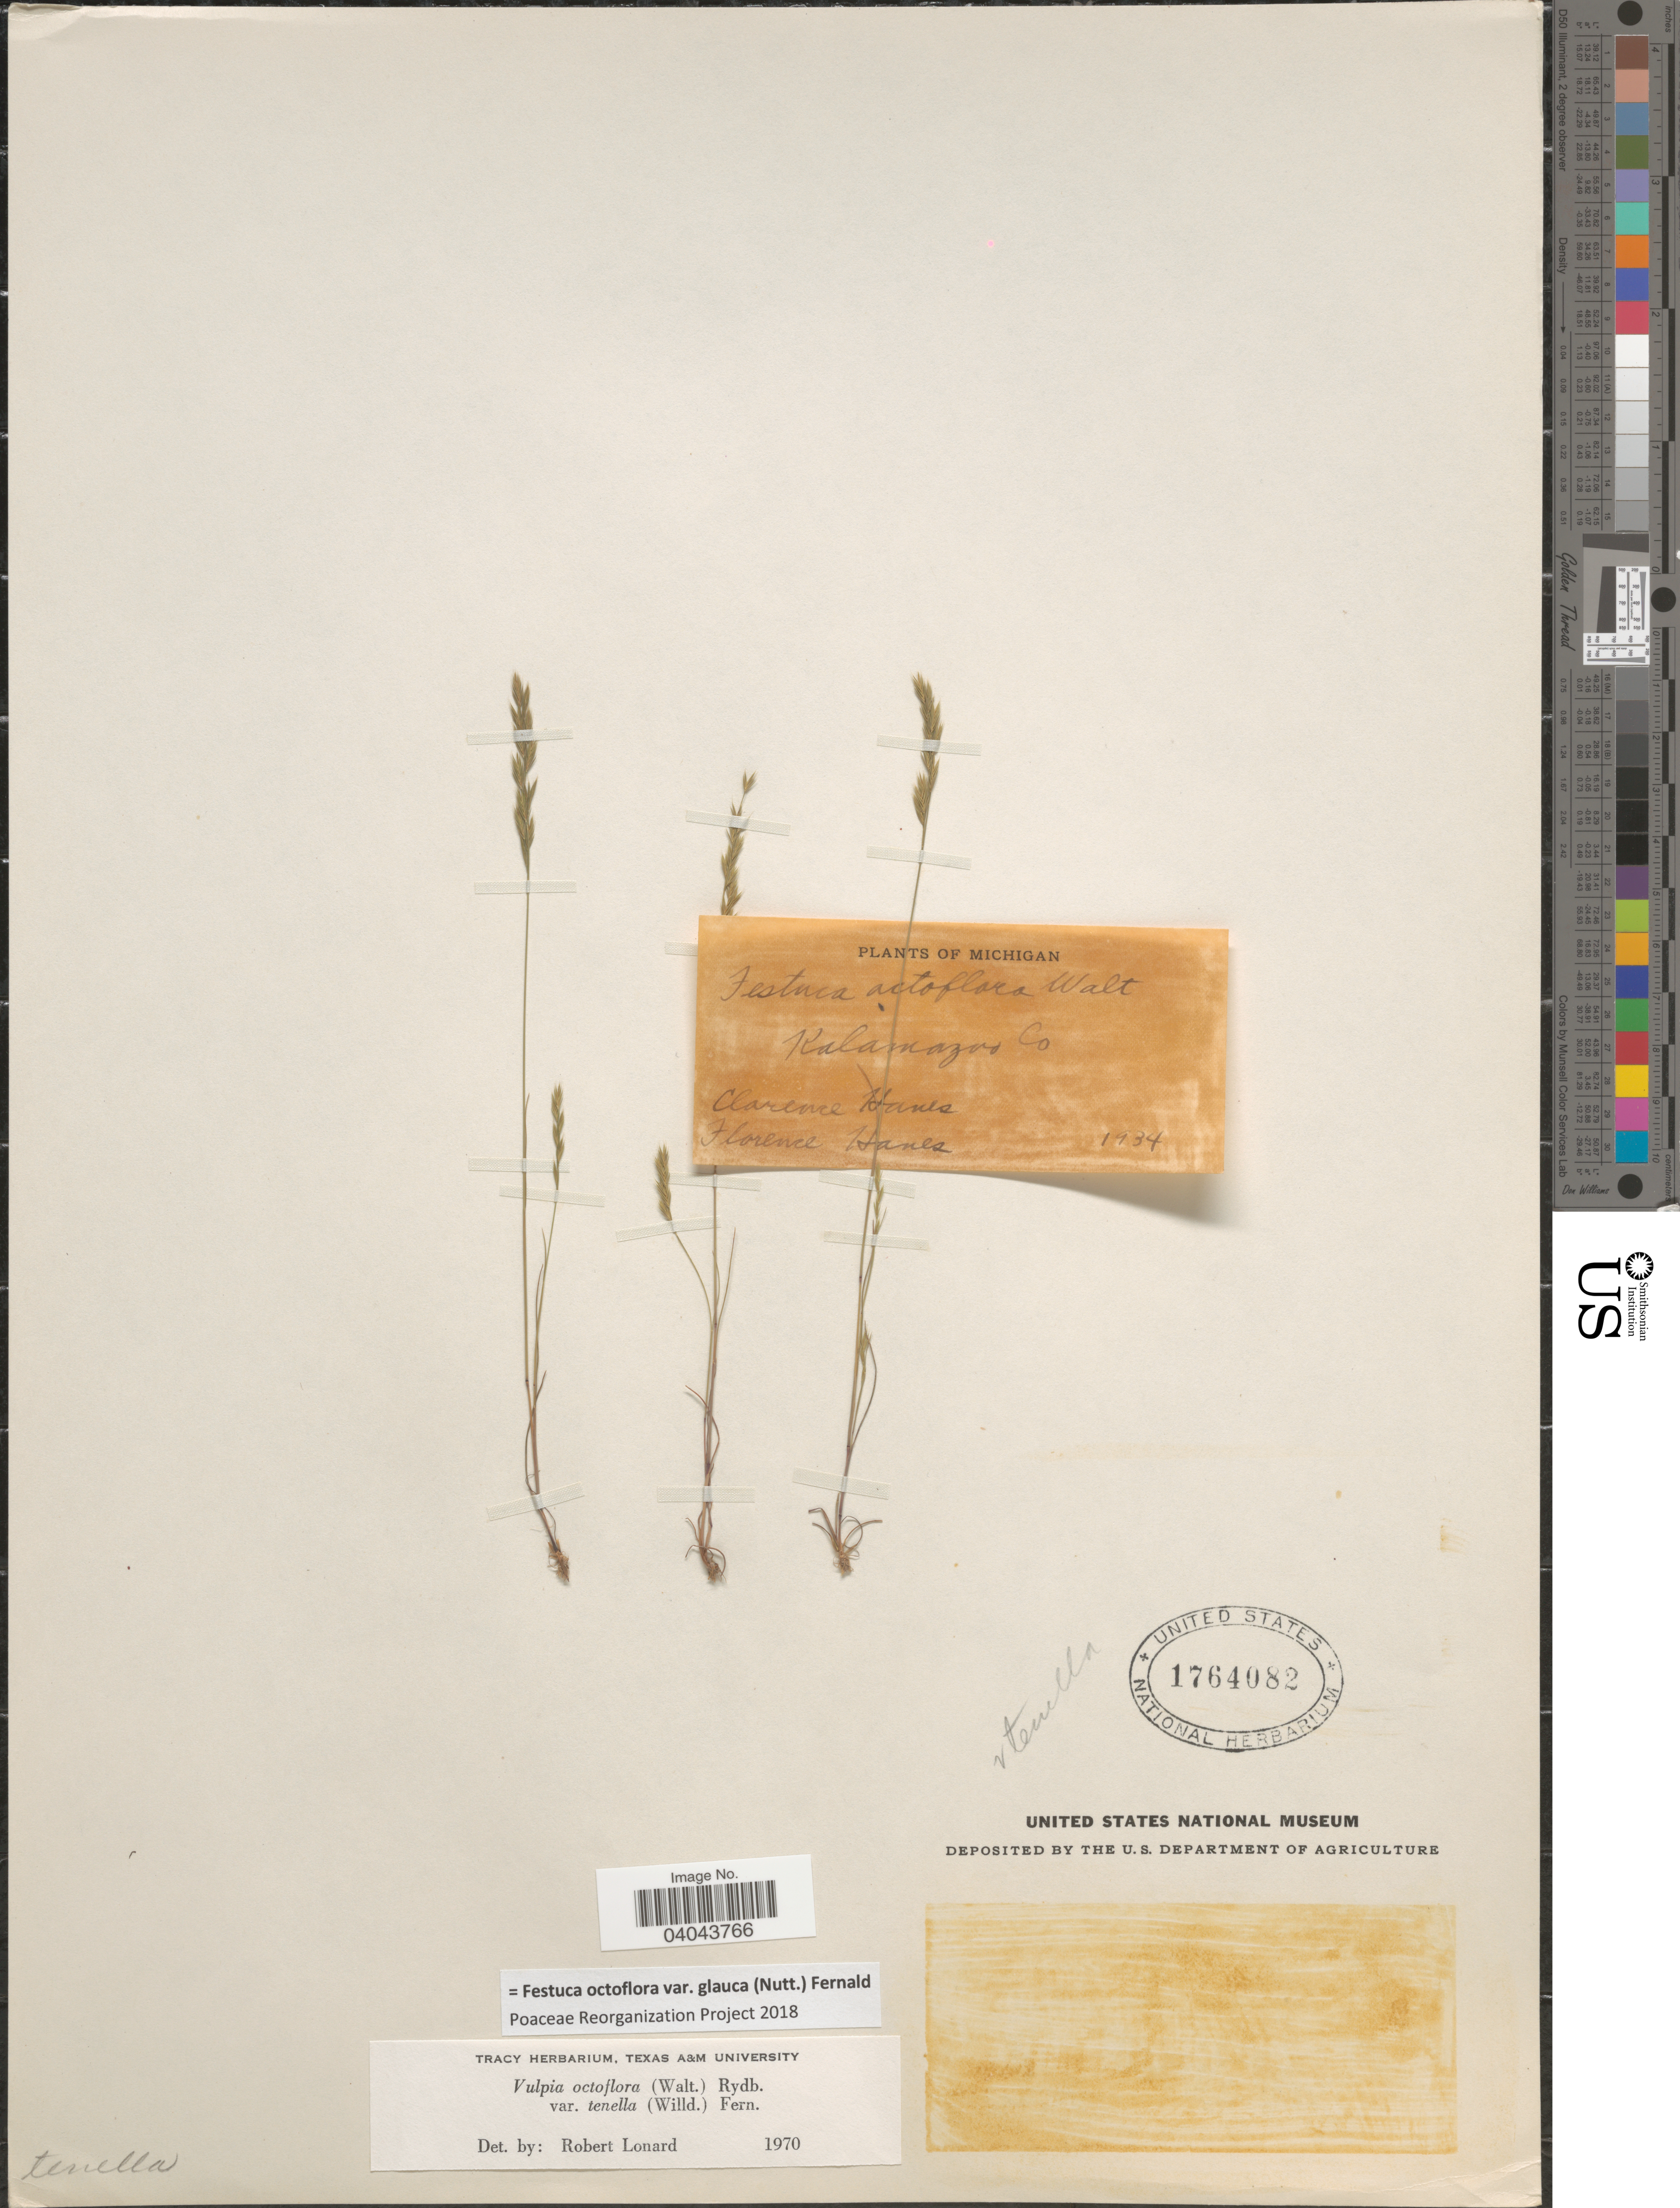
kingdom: Plantae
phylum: Tracheophyta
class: Liliopsida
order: Poales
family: Poaceae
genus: Festuca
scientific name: Festuca octoflora var. glauca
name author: (Nutt.) Fernald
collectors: C. Hanes & F. Hanes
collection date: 1934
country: United States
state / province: Michigan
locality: Kalamazoo Co.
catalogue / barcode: US 1764082